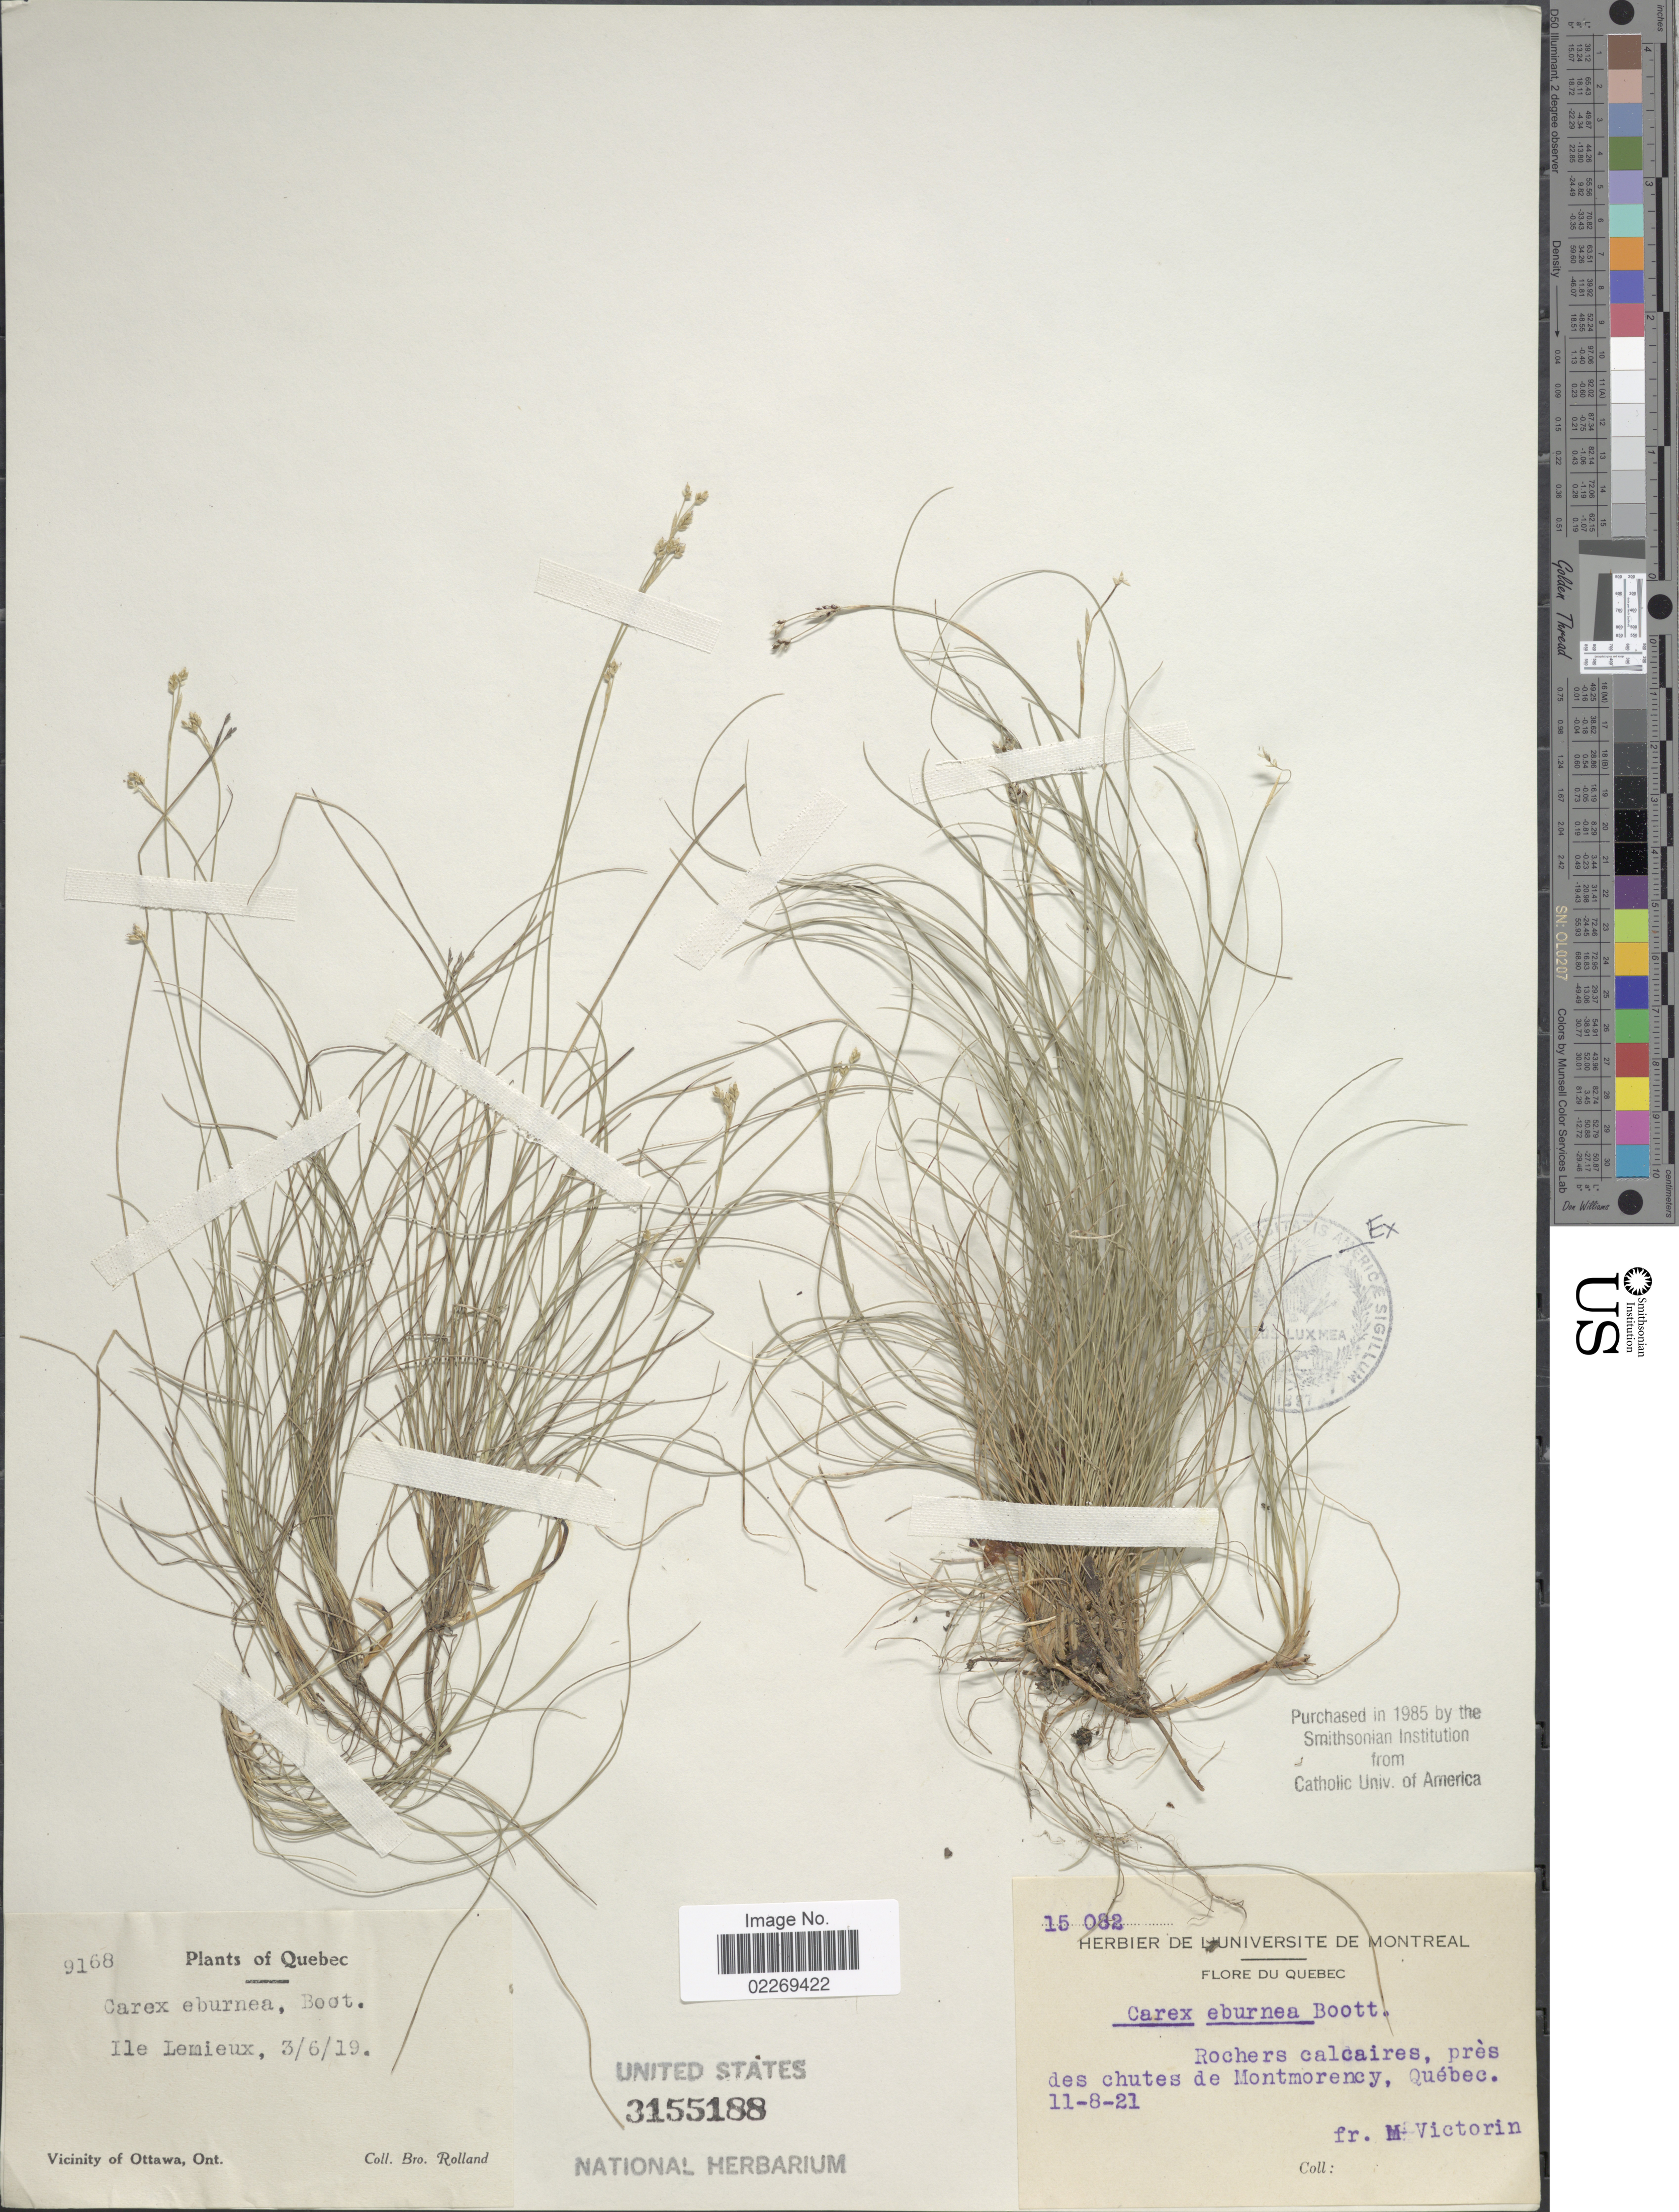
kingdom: Plantae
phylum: Tracheophyta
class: Liliopsida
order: Poales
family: Cyperaceae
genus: Carex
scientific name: Carex eburnea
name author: Boott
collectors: F. Marie-Victorin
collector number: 15082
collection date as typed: Transcribed d/m/y: 11/8/21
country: Canada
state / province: Quebec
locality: Rochers calcaires, pres des chutes de Montmorency, Quebec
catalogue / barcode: US 3155188-2